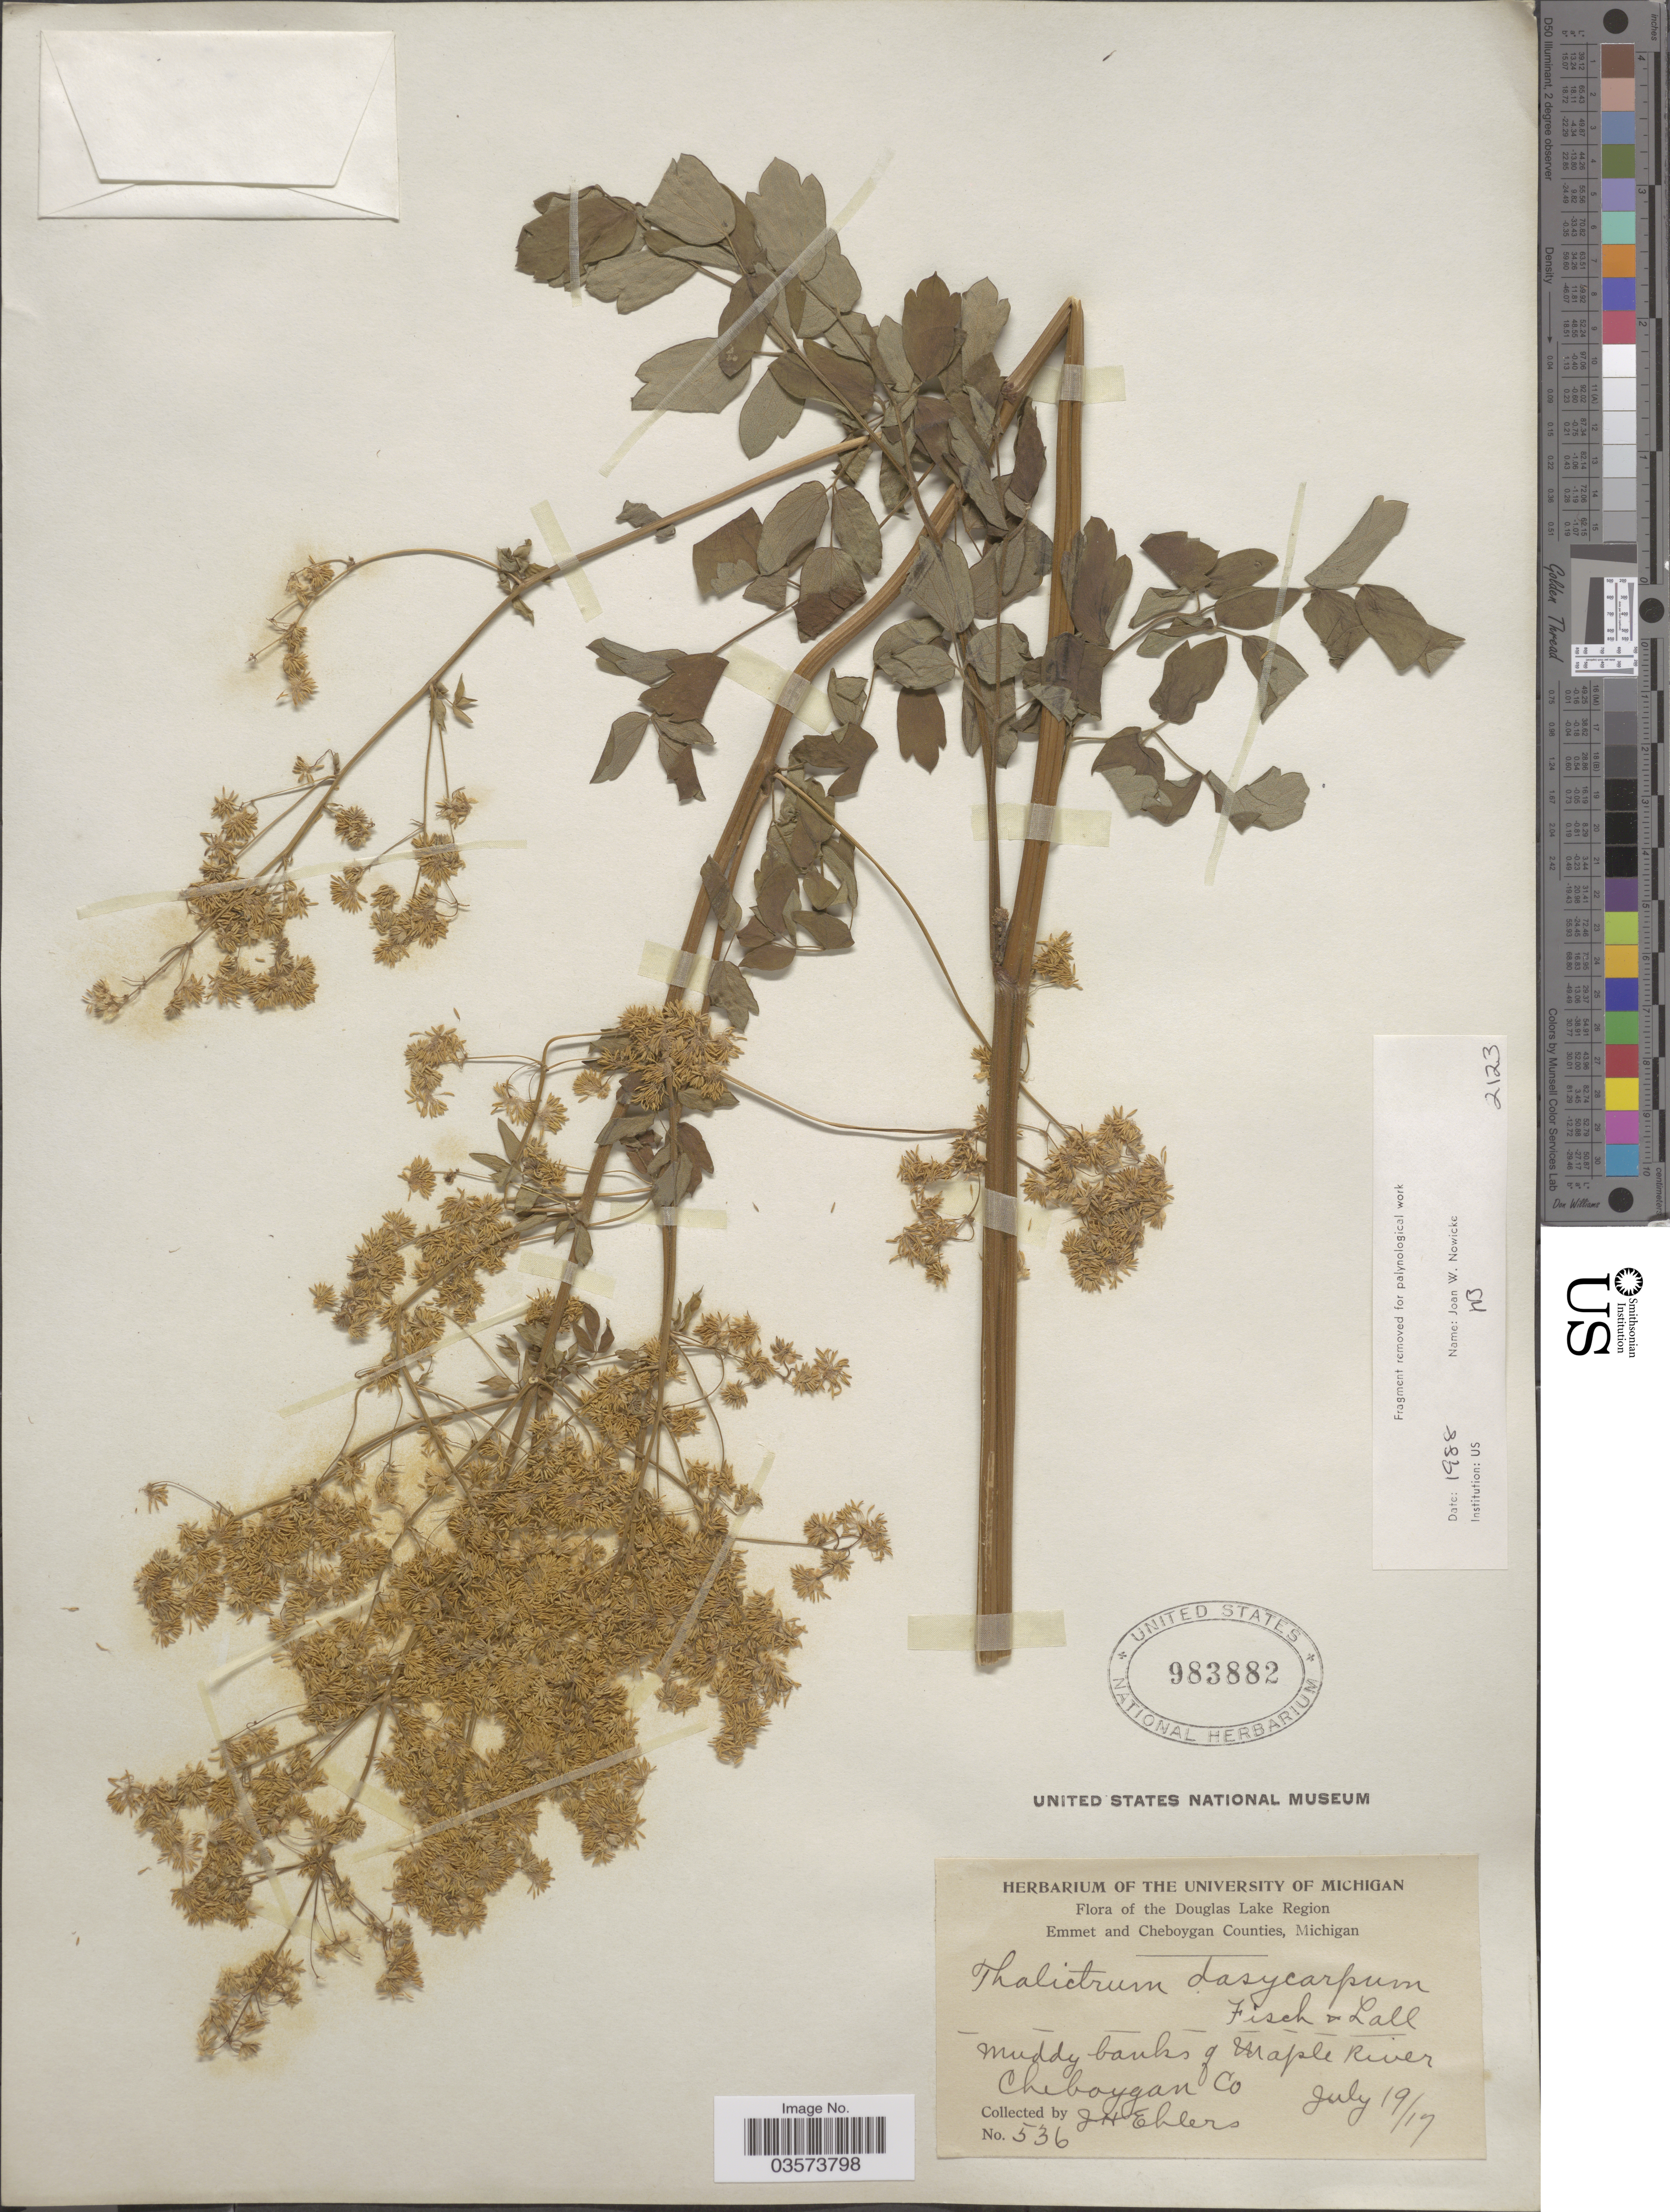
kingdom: Plantae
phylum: Tracheophyta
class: Magnoliopsida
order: Ranunculales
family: Ranunculaceae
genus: Thalictrum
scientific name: Thalictrum dasycarpum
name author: Fisch. & Avé-Lall.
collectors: J. H. Ehlers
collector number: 536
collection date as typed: Transcribed d/m/y: 19/7/19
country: United States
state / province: Michigan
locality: The Douglas Lake Region. Emmet and Cheboygan Counties. Muddy banks of Maple River. Cheboygan Co.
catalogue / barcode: US 983882